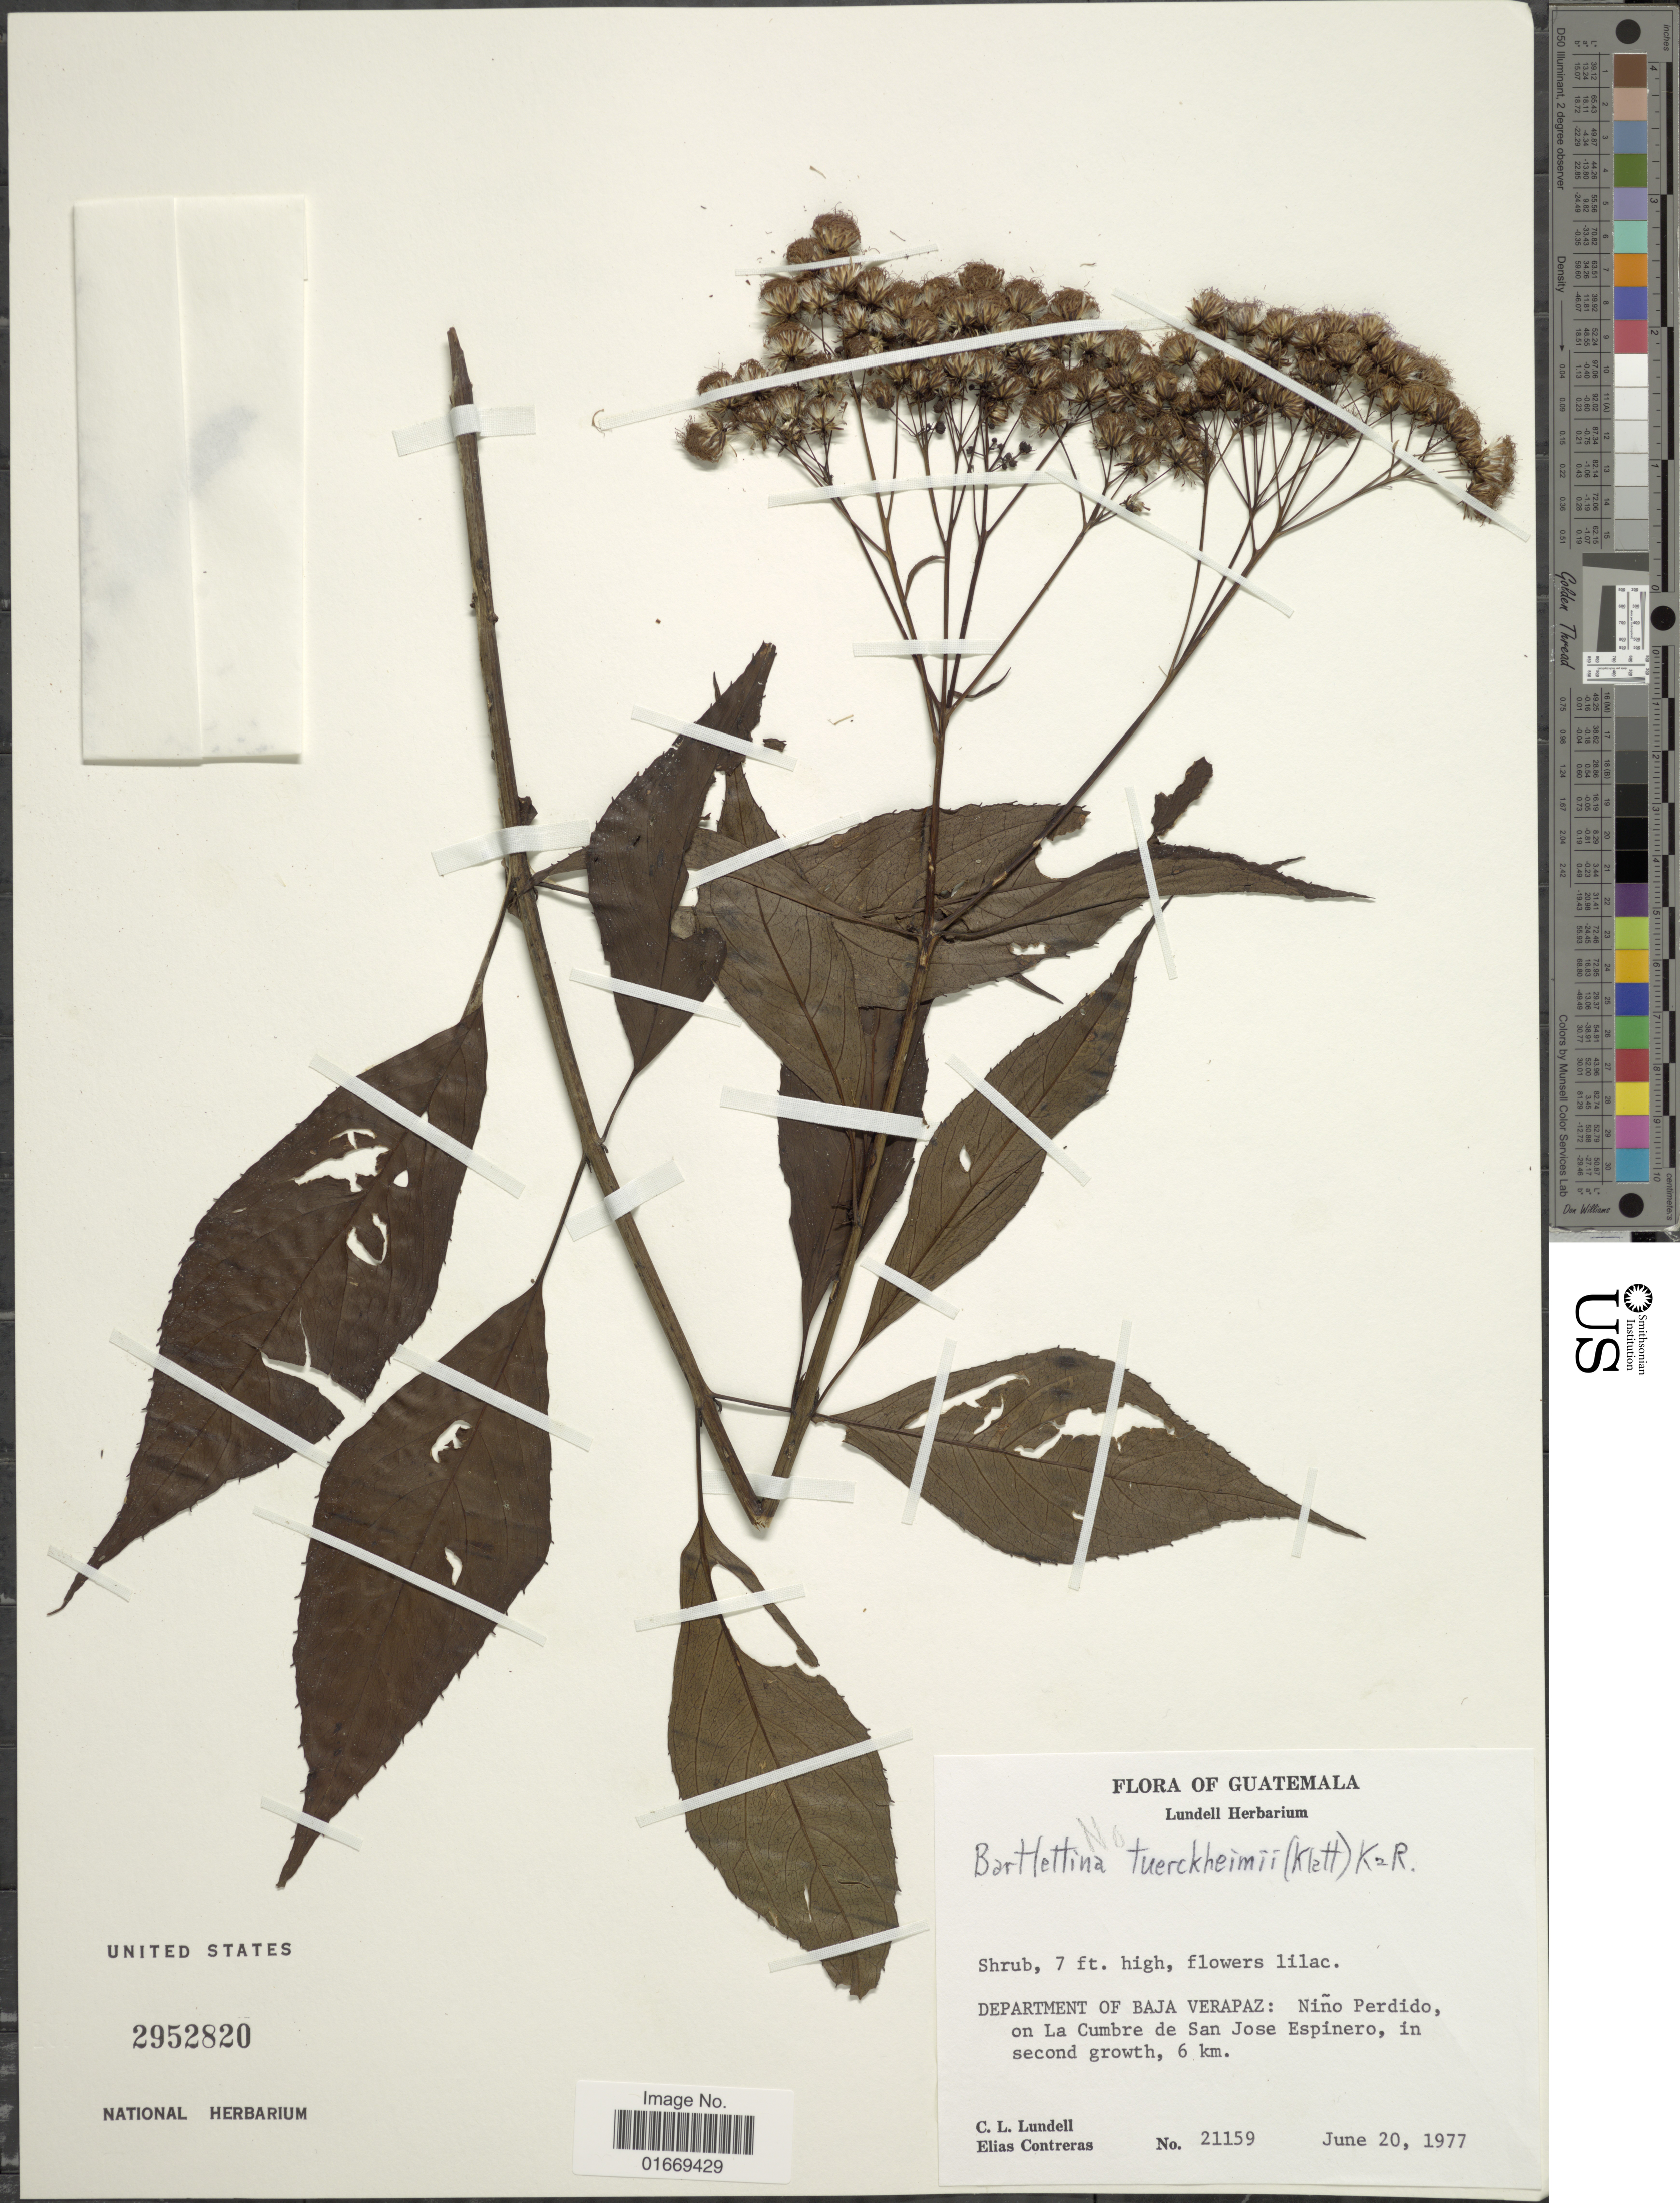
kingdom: Plantae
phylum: Tracheophyta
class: Magnoliopsida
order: Asterales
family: Asteraceae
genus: Bartlettina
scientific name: Bartlettina pansamalensis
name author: (B.L. Rob.) R.M. King & H. Rob.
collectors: C. L. Lundell & E. Contreras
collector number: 21159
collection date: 1977-06-20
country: Guatemala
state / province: Baja Verapaz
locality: Niño Perdido, on La Cumbre de San Jose Espinero,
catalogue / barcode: US 2952820